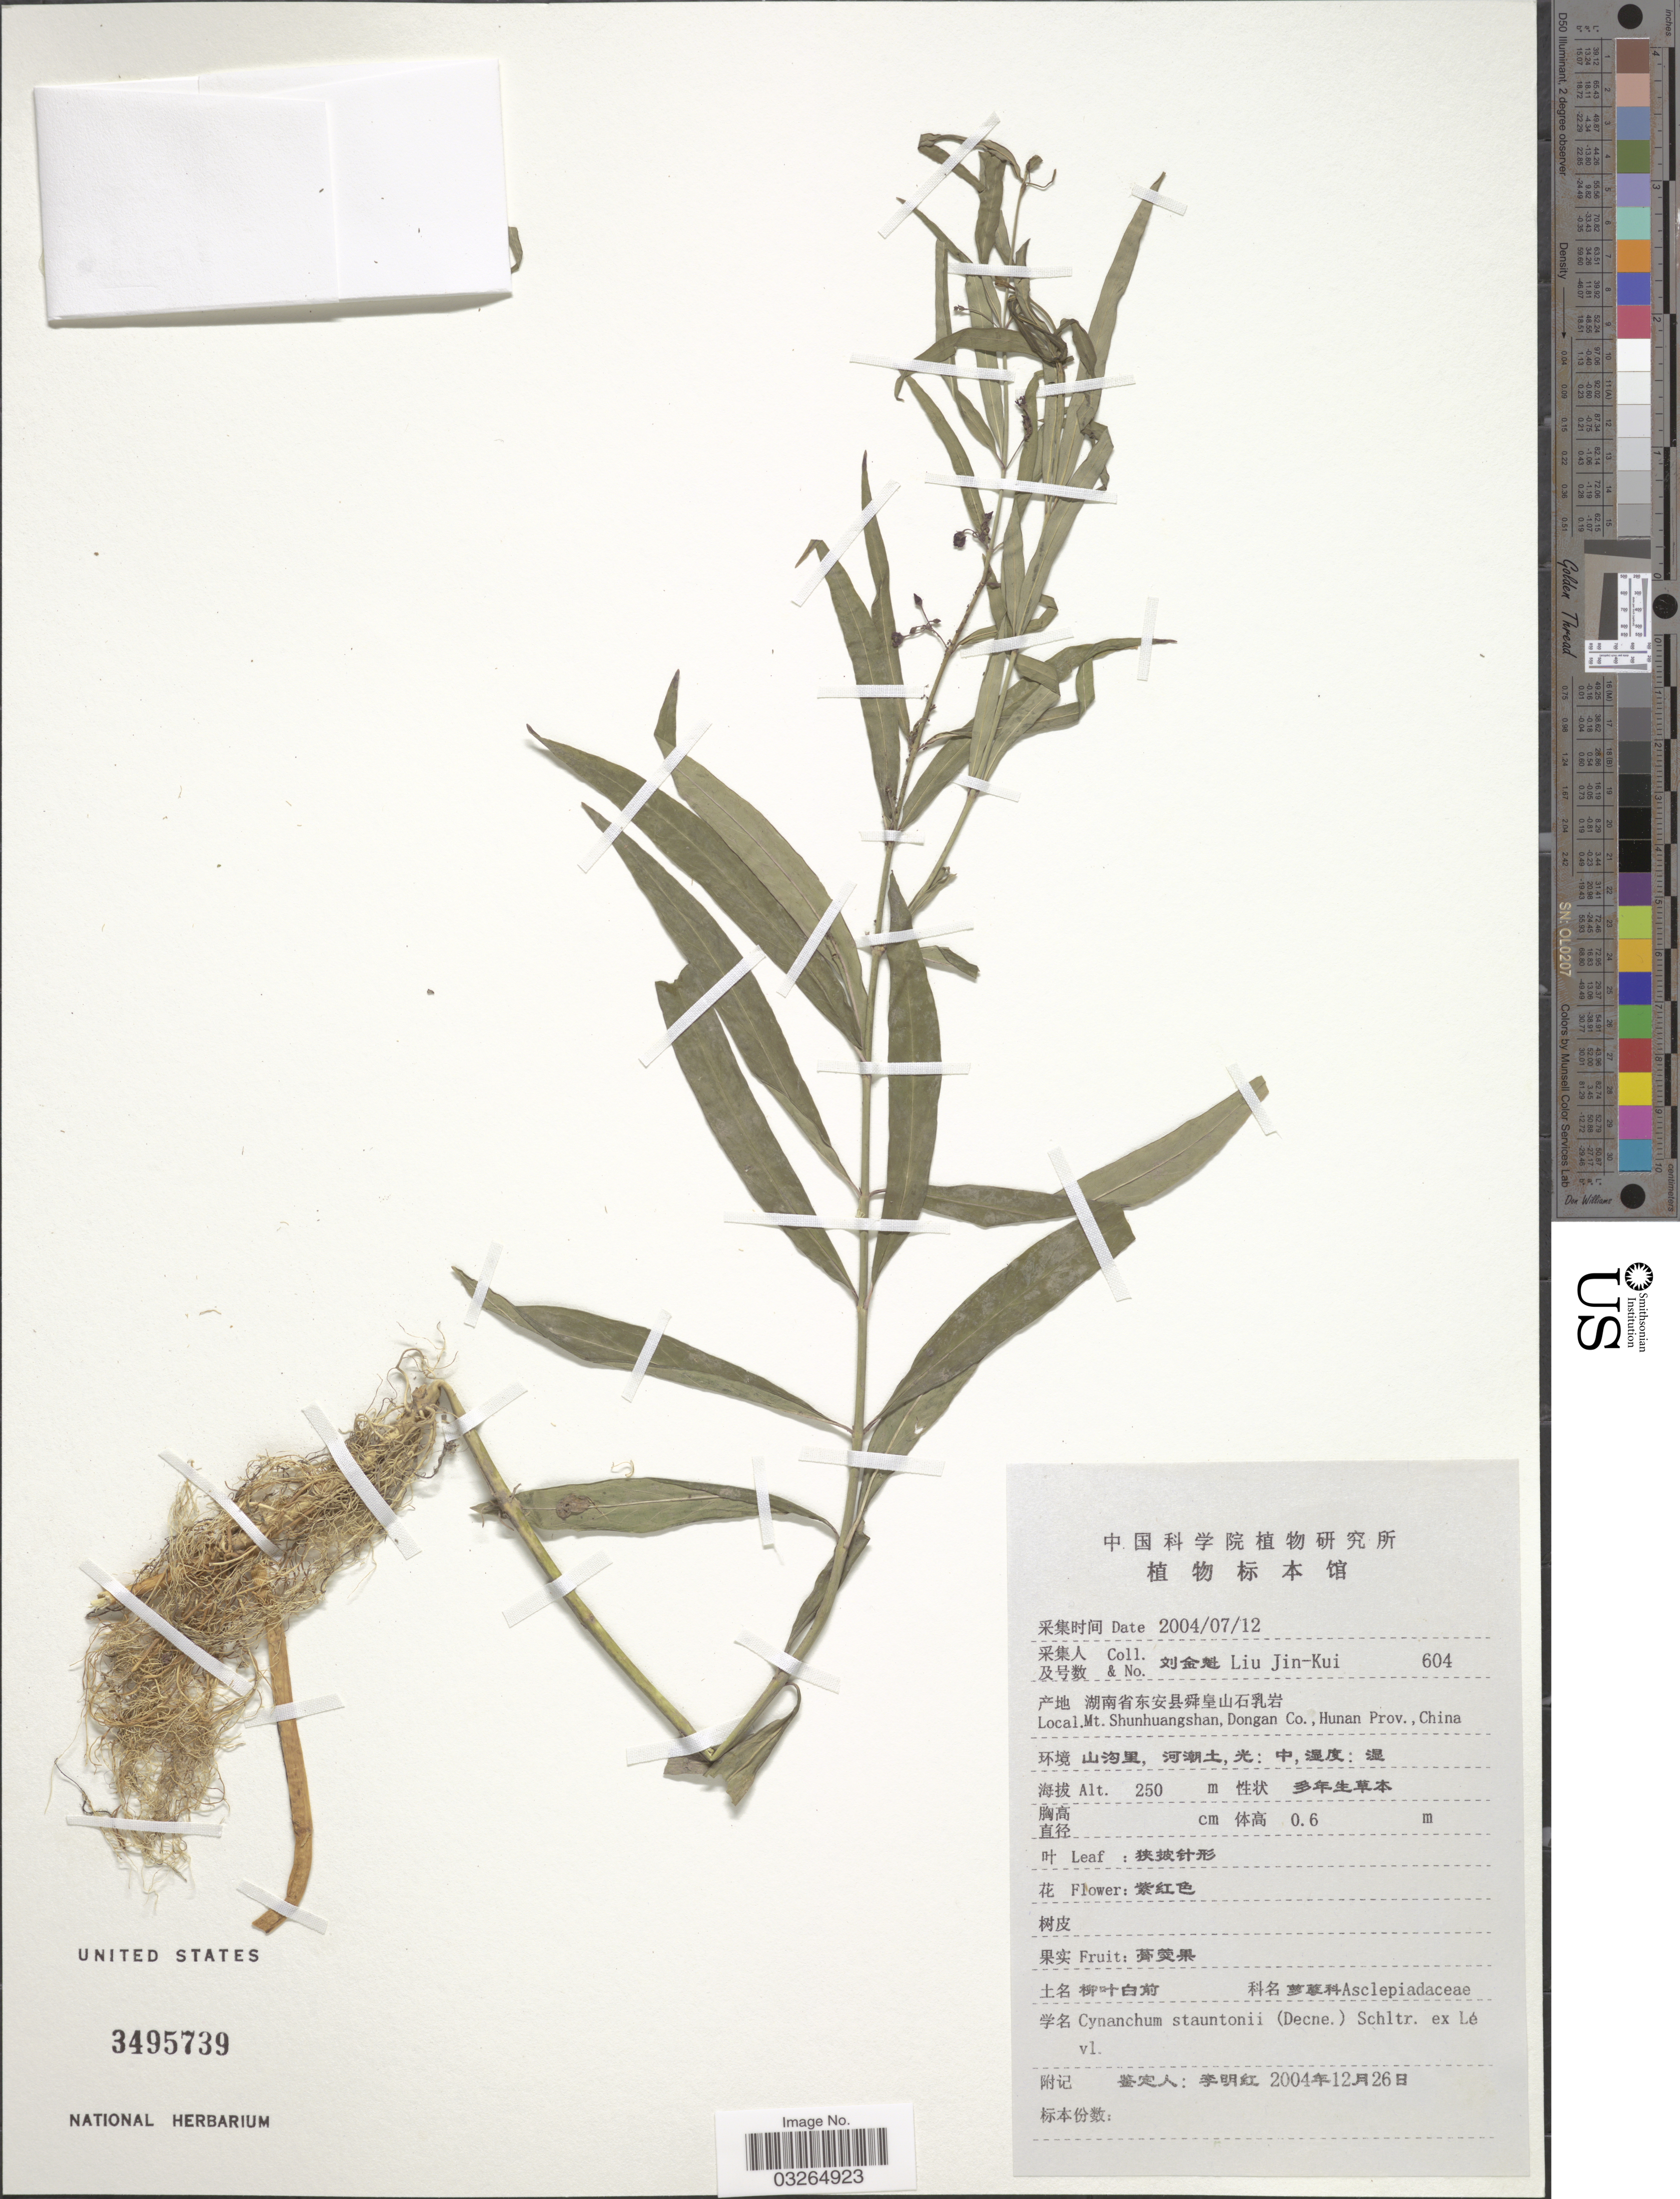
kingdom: Plantae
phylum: Tracheophyta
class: Magnoliopsida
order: Gentianales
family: Apocynaceae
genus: Cynanchum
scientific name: Cynanchum stauntonii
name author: (Decne.) Schltr. ex H. Lév.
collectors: Liu Jin-Kui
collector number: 604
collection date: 2004-07-12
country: China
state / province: Hunan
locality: Mt. Shunhuangshan, Dongan Co.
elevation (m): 250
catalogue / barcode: US 3495739